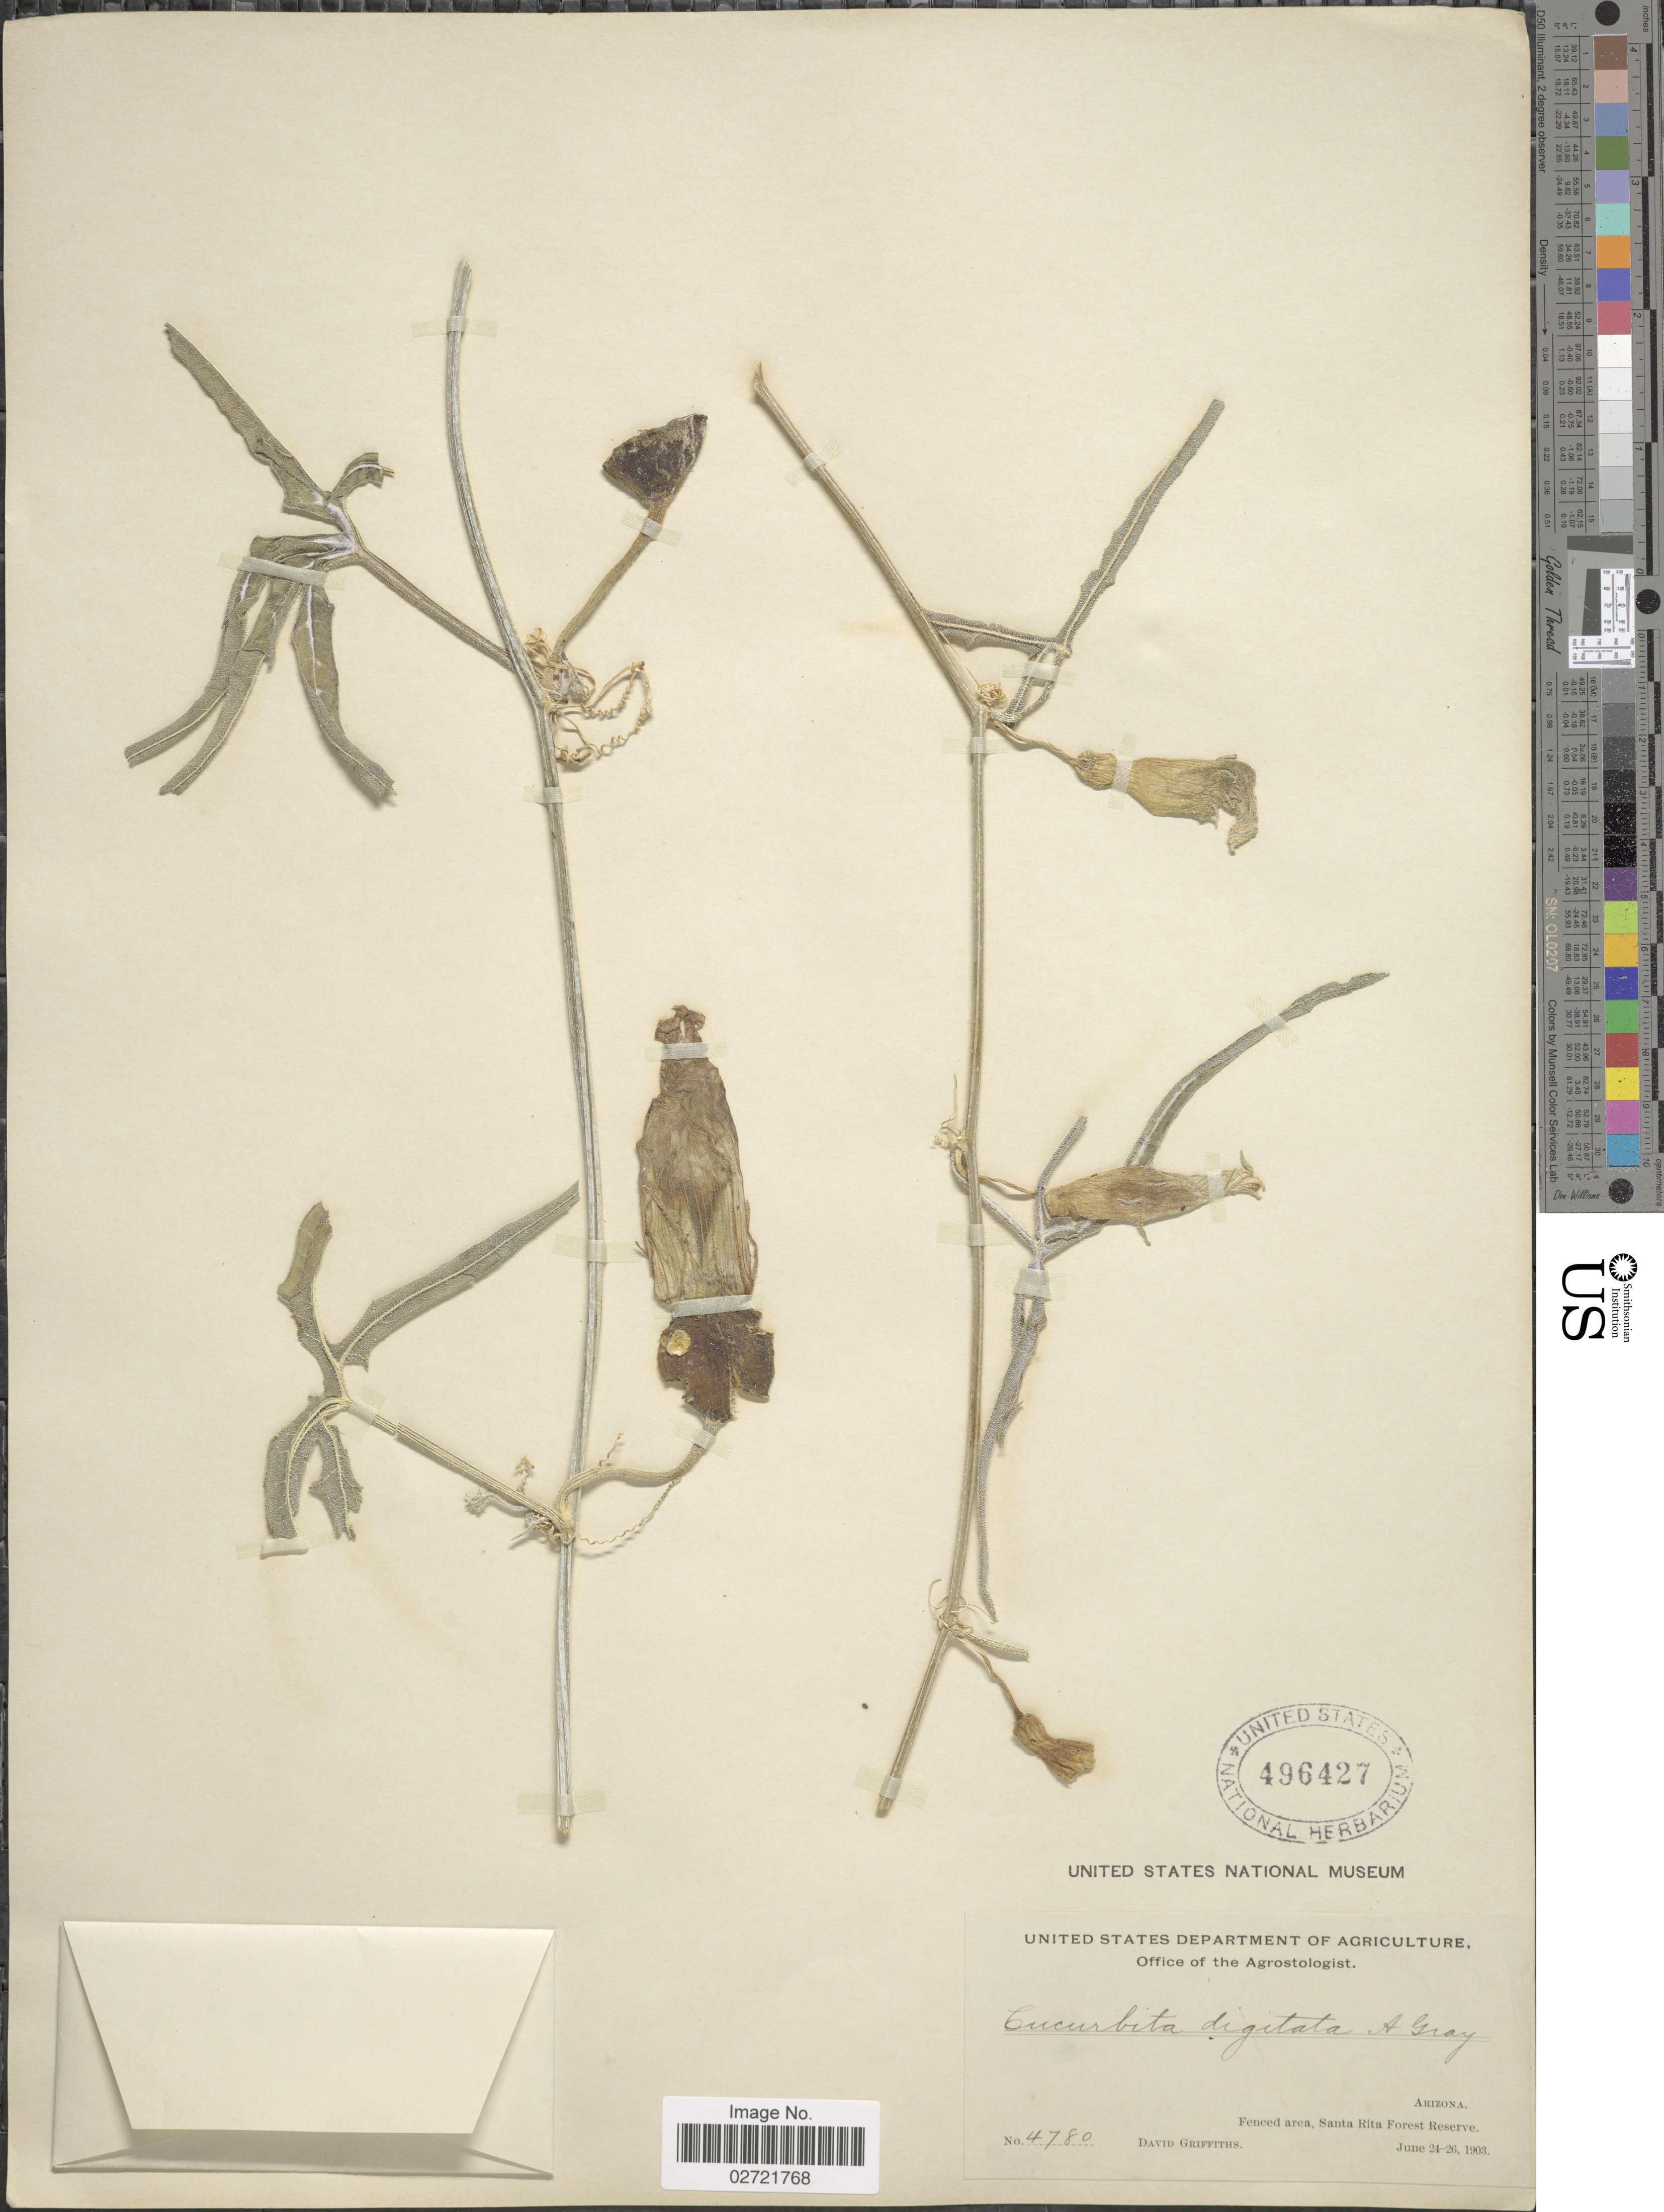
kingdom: Plantae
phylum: Tracheophyta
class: Magnoliopsida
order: Cucurbitales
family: Cucurbitaceae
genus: Cucurbita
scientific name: Cucurbita digitata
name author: A. Gray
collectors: D. Griffiths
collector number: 4780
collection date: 1903-06-24/1903-06-26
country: United States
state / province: Arizona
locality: Fenced area, Santa Rita Forest Reserve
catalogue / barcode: US 496427